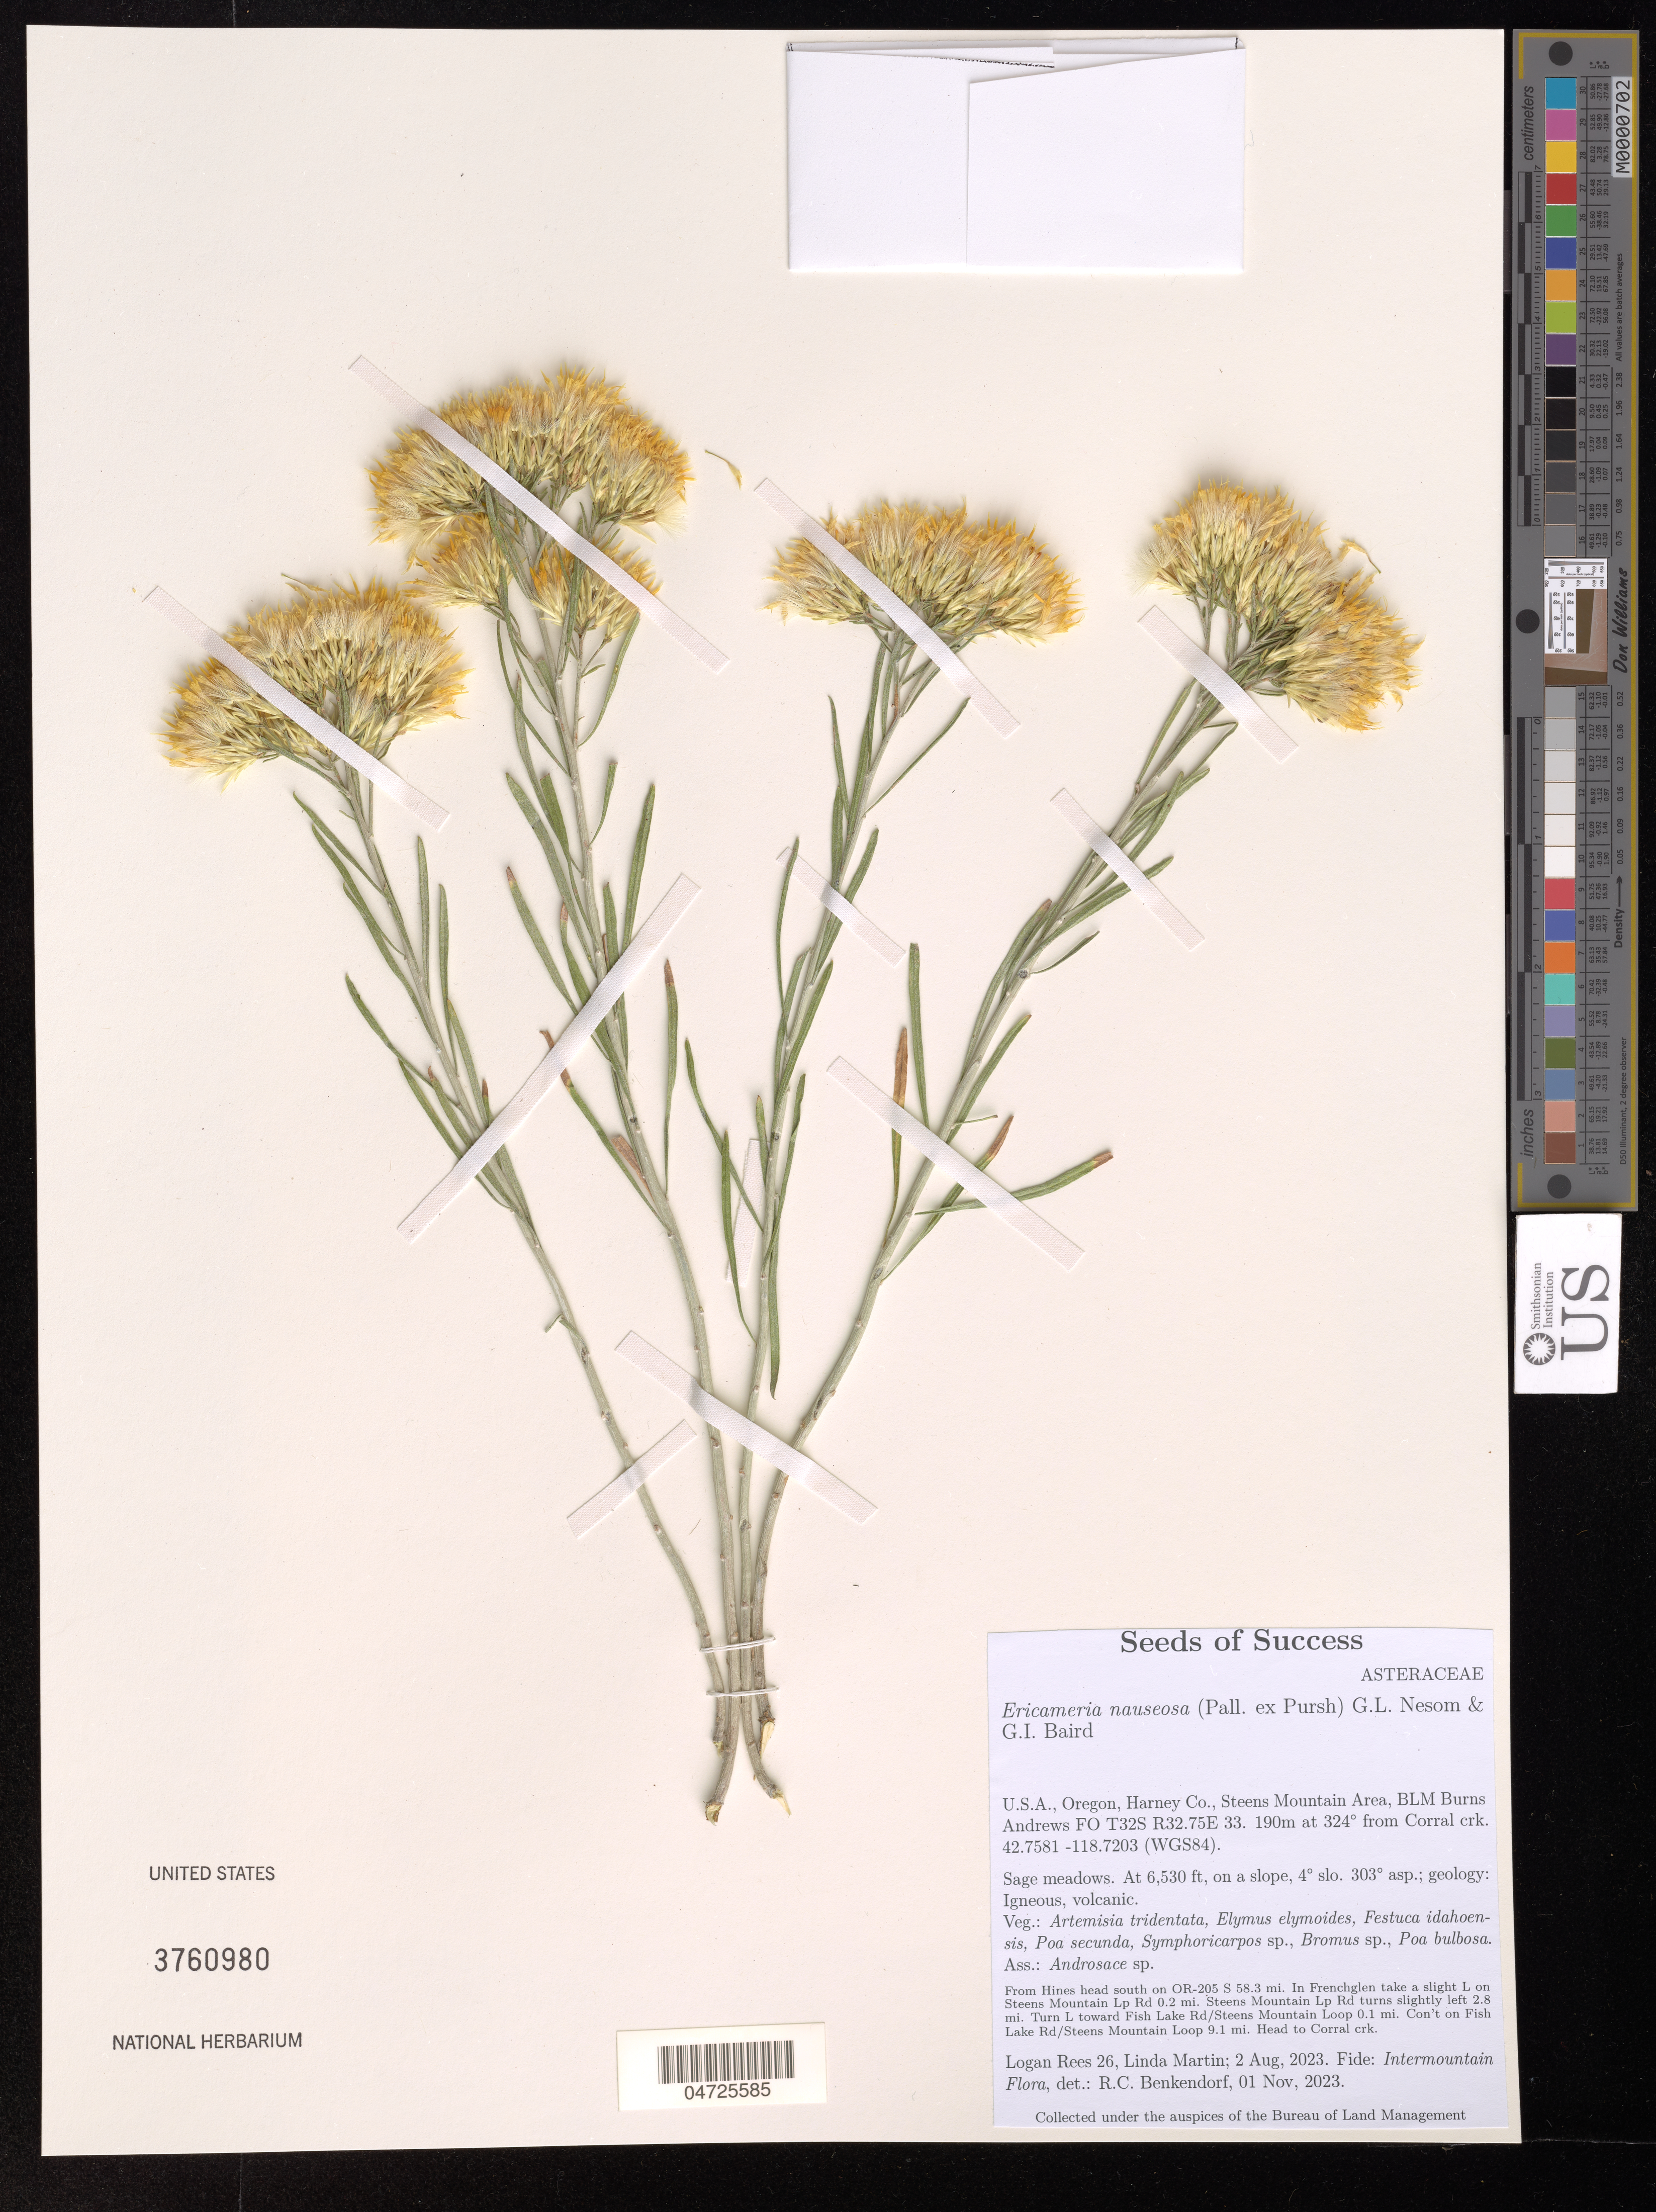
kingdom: Plantae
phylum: Tracheophyta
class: Magnoliopsida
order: Asterales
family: Asteraceae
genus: Ericameria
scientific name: Ericameria nauseosa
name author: (Pall. ex Pursh) G.L. Nesom & G.I. Baird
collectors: L. Rees & L. Martin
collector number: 26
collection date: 2023-08-02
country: United States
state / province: Oregon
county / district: Harney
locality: Harney Co., Steens Mountain Area, BLM Burns Andrews FO T32S R32.75E 33. 190m at 324° from Corral crk. (WGS84). From Hines head south on OR-205 S 58.3 mi. In Frenchglen take a slight L on Steens Mountain Lp Rd 0.2 mi. Steens Mountain Lp Rd turns slightly left 2.8 mi. Turn L toward Fish Lake Rd/Steens Mountain Loop 0.1 mi. Con't on Fish Lake Rd/Steens Mountain Loop 9.1 mi. Head to Corral crk.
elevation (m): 1990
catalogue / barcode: US 3760980